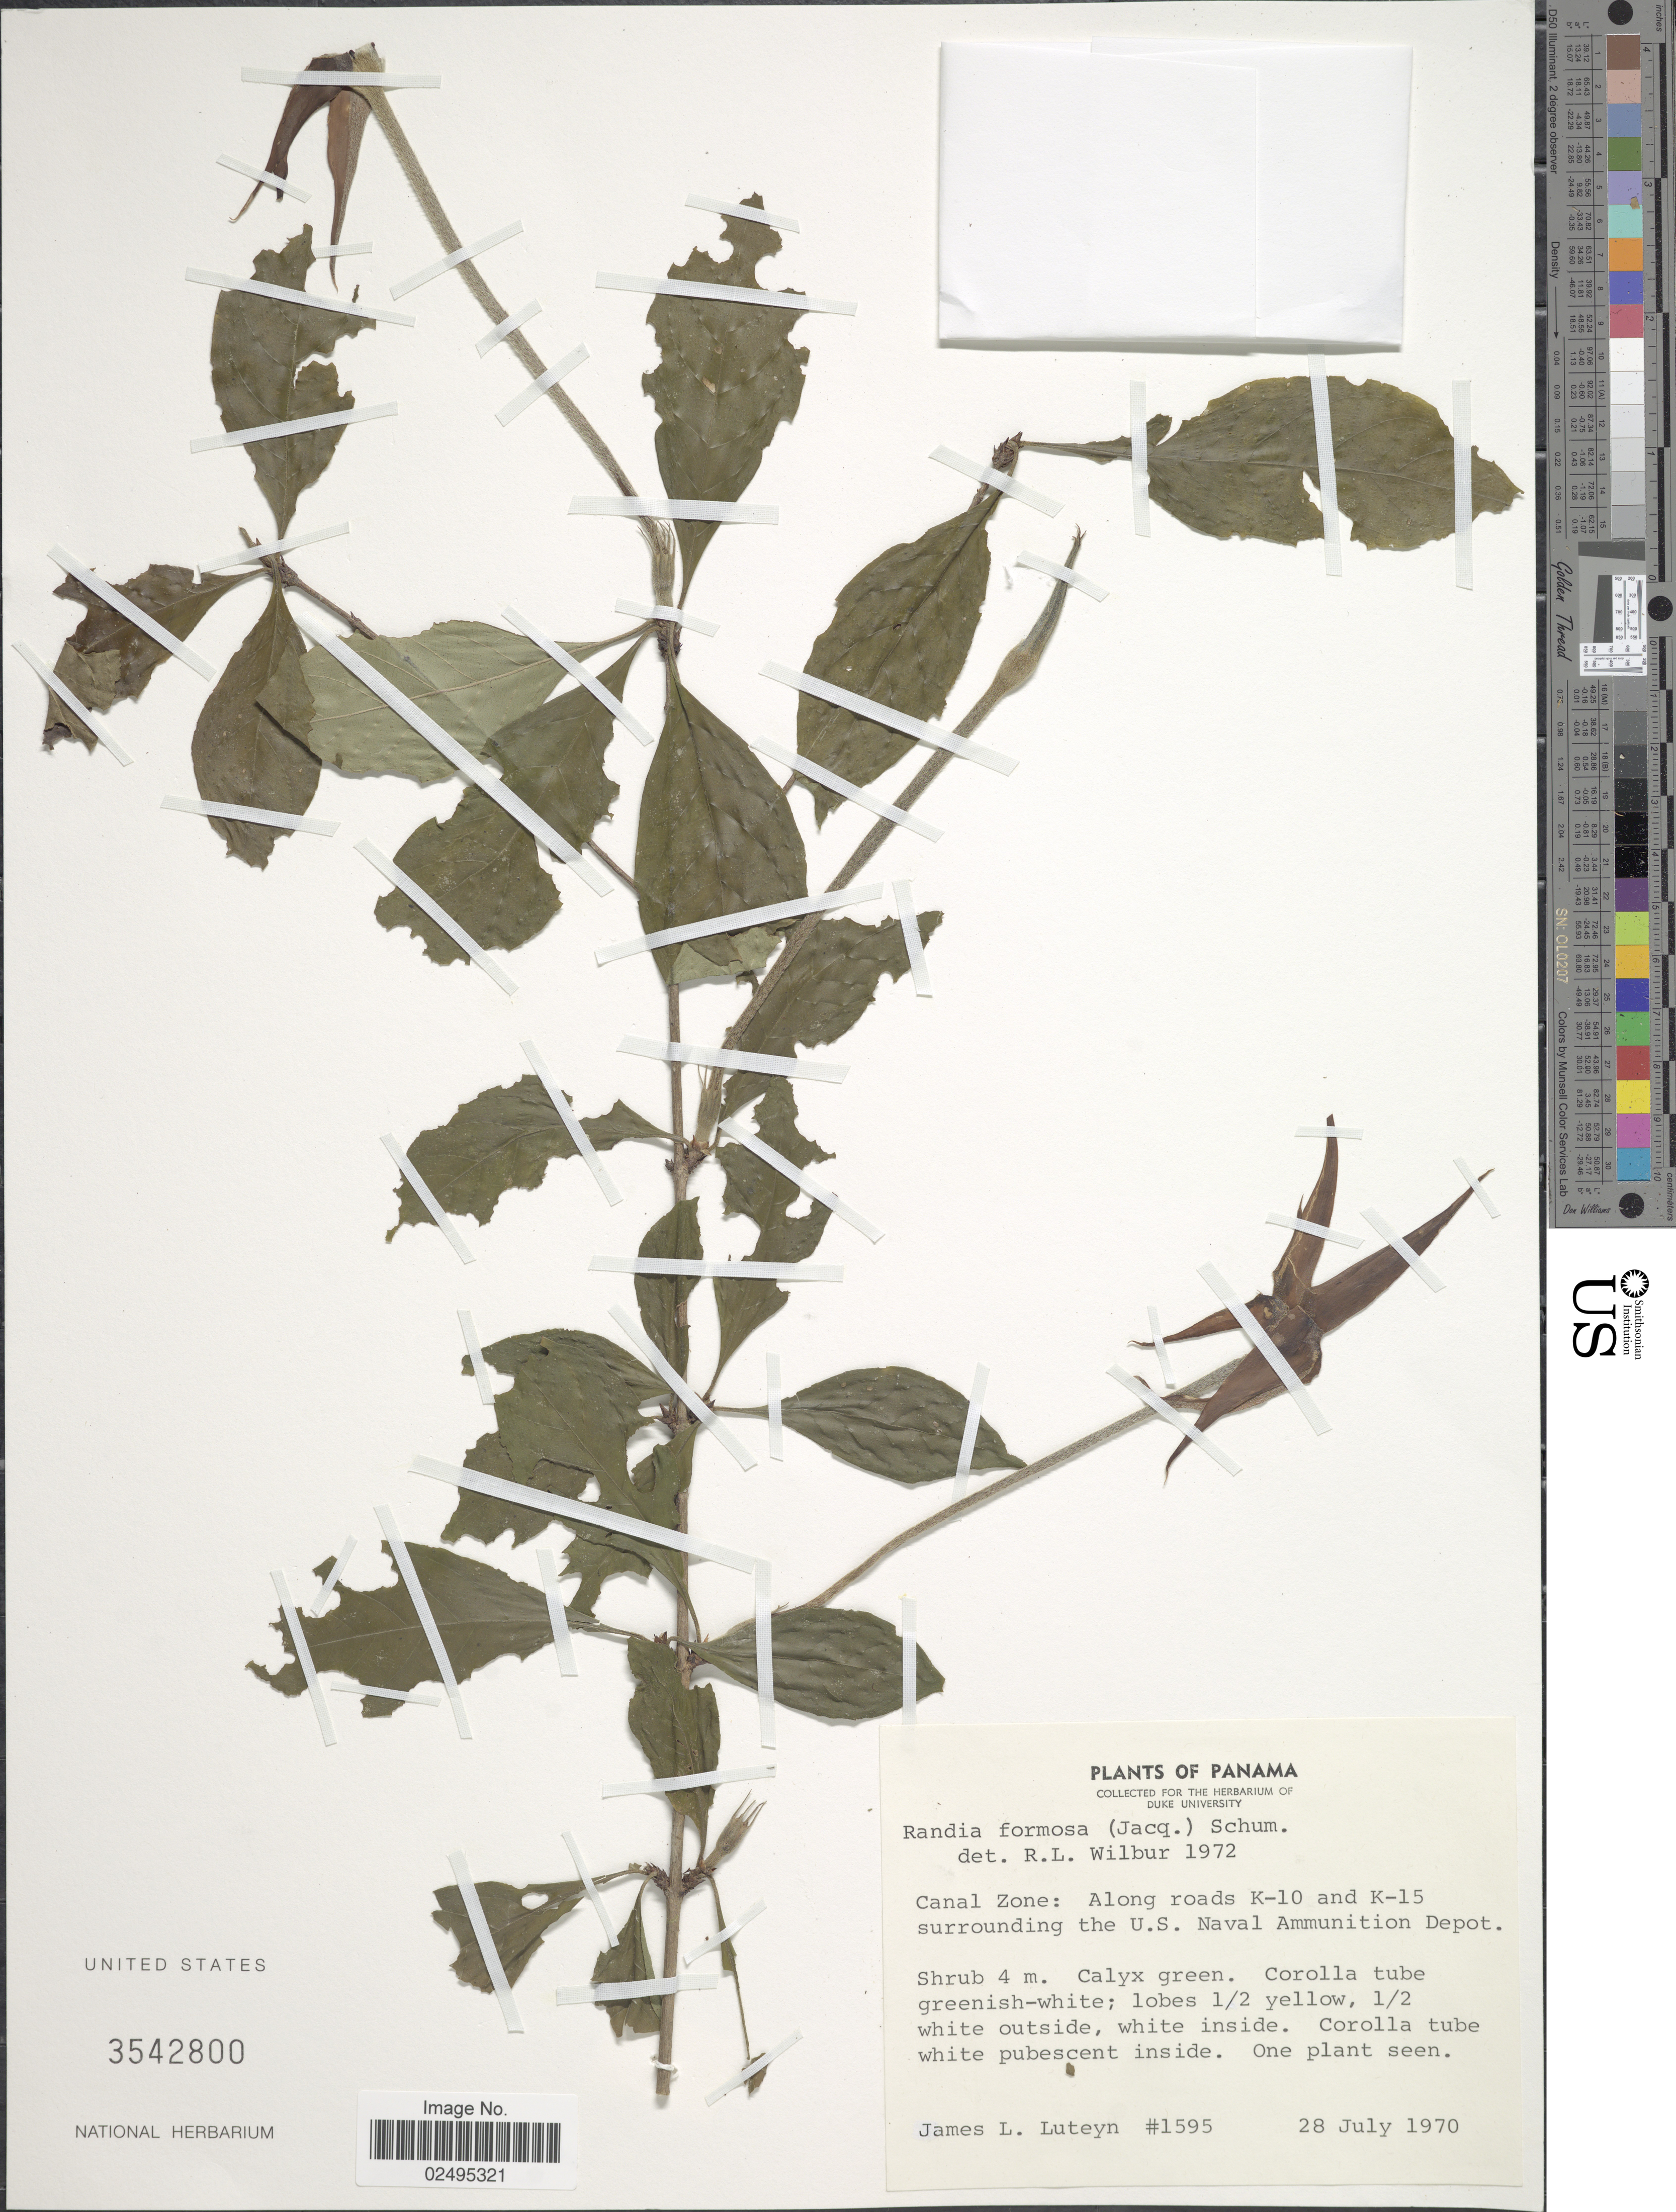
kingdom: Plantae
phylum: Tracheophyta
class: Magnoliopsida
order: Gentianales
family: Rubiaceae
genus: Rosenbergiodendron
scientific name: Rosenbergiodendron formosum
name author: (Jacq.) Fagerl.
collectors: J. L. Luteyn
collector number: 1595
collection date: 1970-07-28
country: Panama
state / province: Colón / Panamá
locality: Canal Zone: Along roads K-10 and K-15 surrounding the U.S. Naval Ammunition Depot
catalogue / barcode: US 3542800